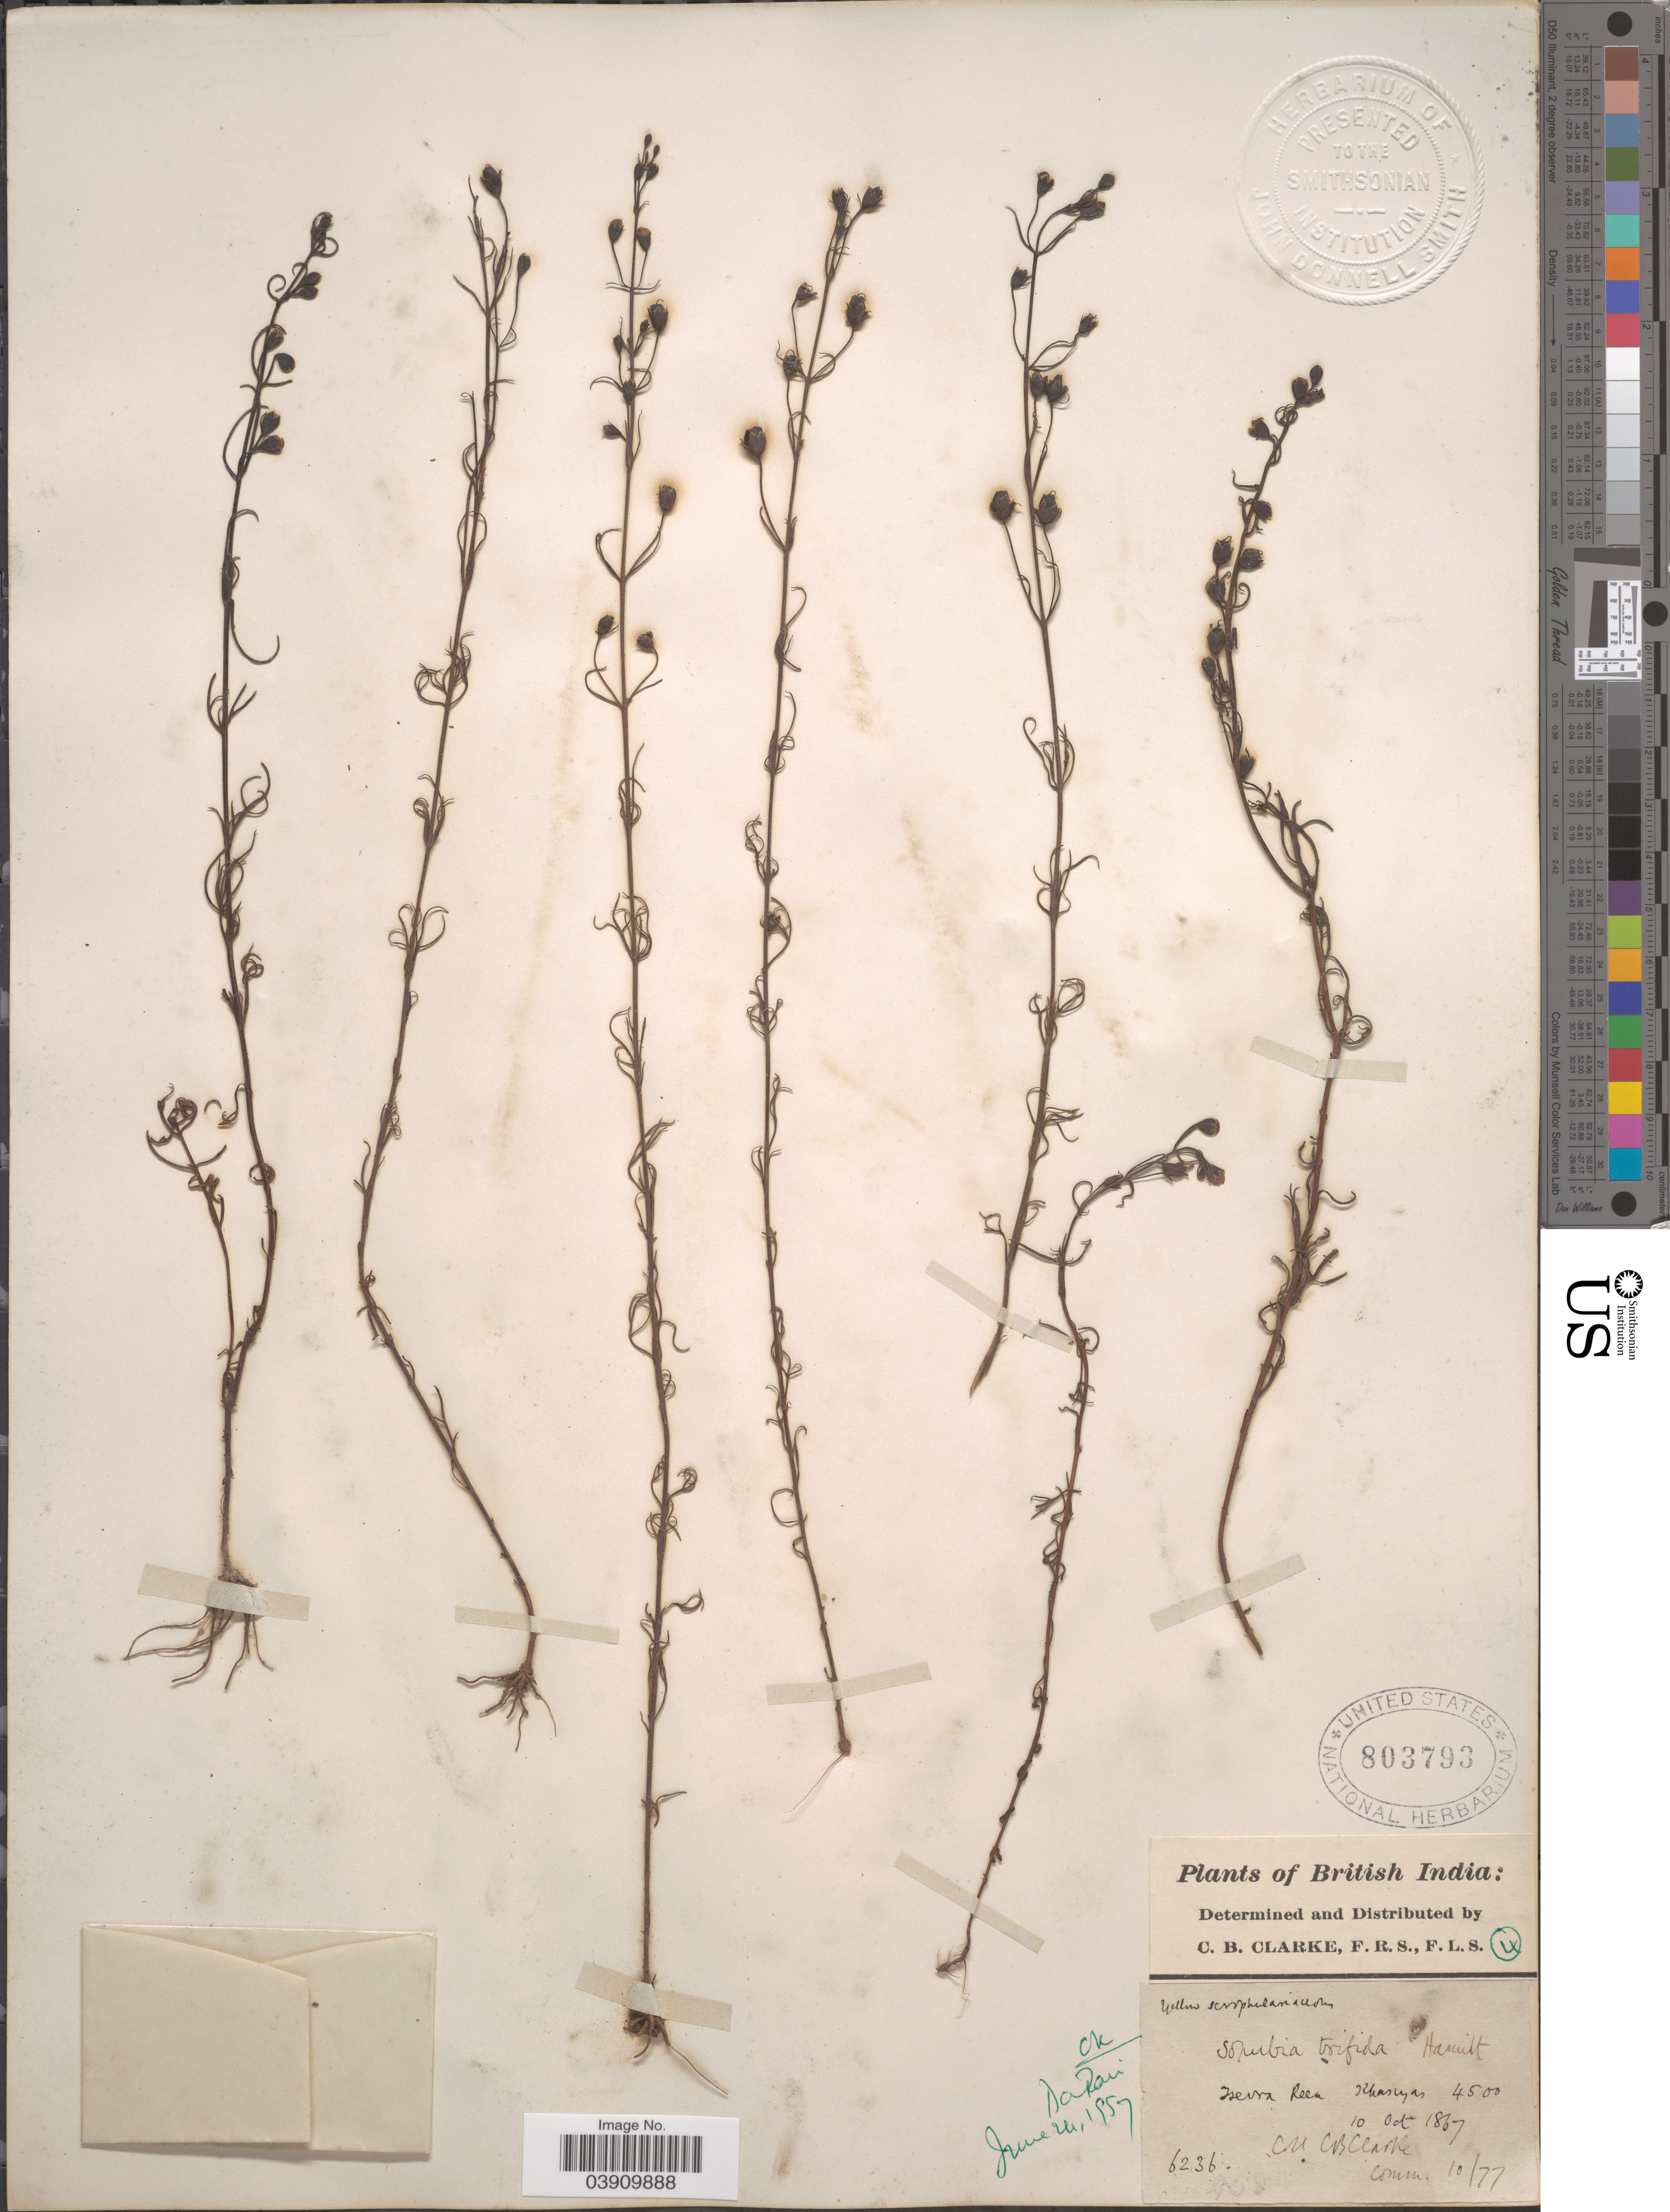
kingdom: Plantae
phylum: Tracheophyta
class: Magnoliopsida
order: Lamiales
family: Orobanchaceae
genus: Sopubia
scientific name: Sopubia trifida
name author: Buch.-Ham. ex D. Don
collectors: C. B. Clarke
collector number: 6236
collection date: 1867-10-10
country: India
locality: British India. Revra Reea Khasyas.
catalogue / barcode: US 803793